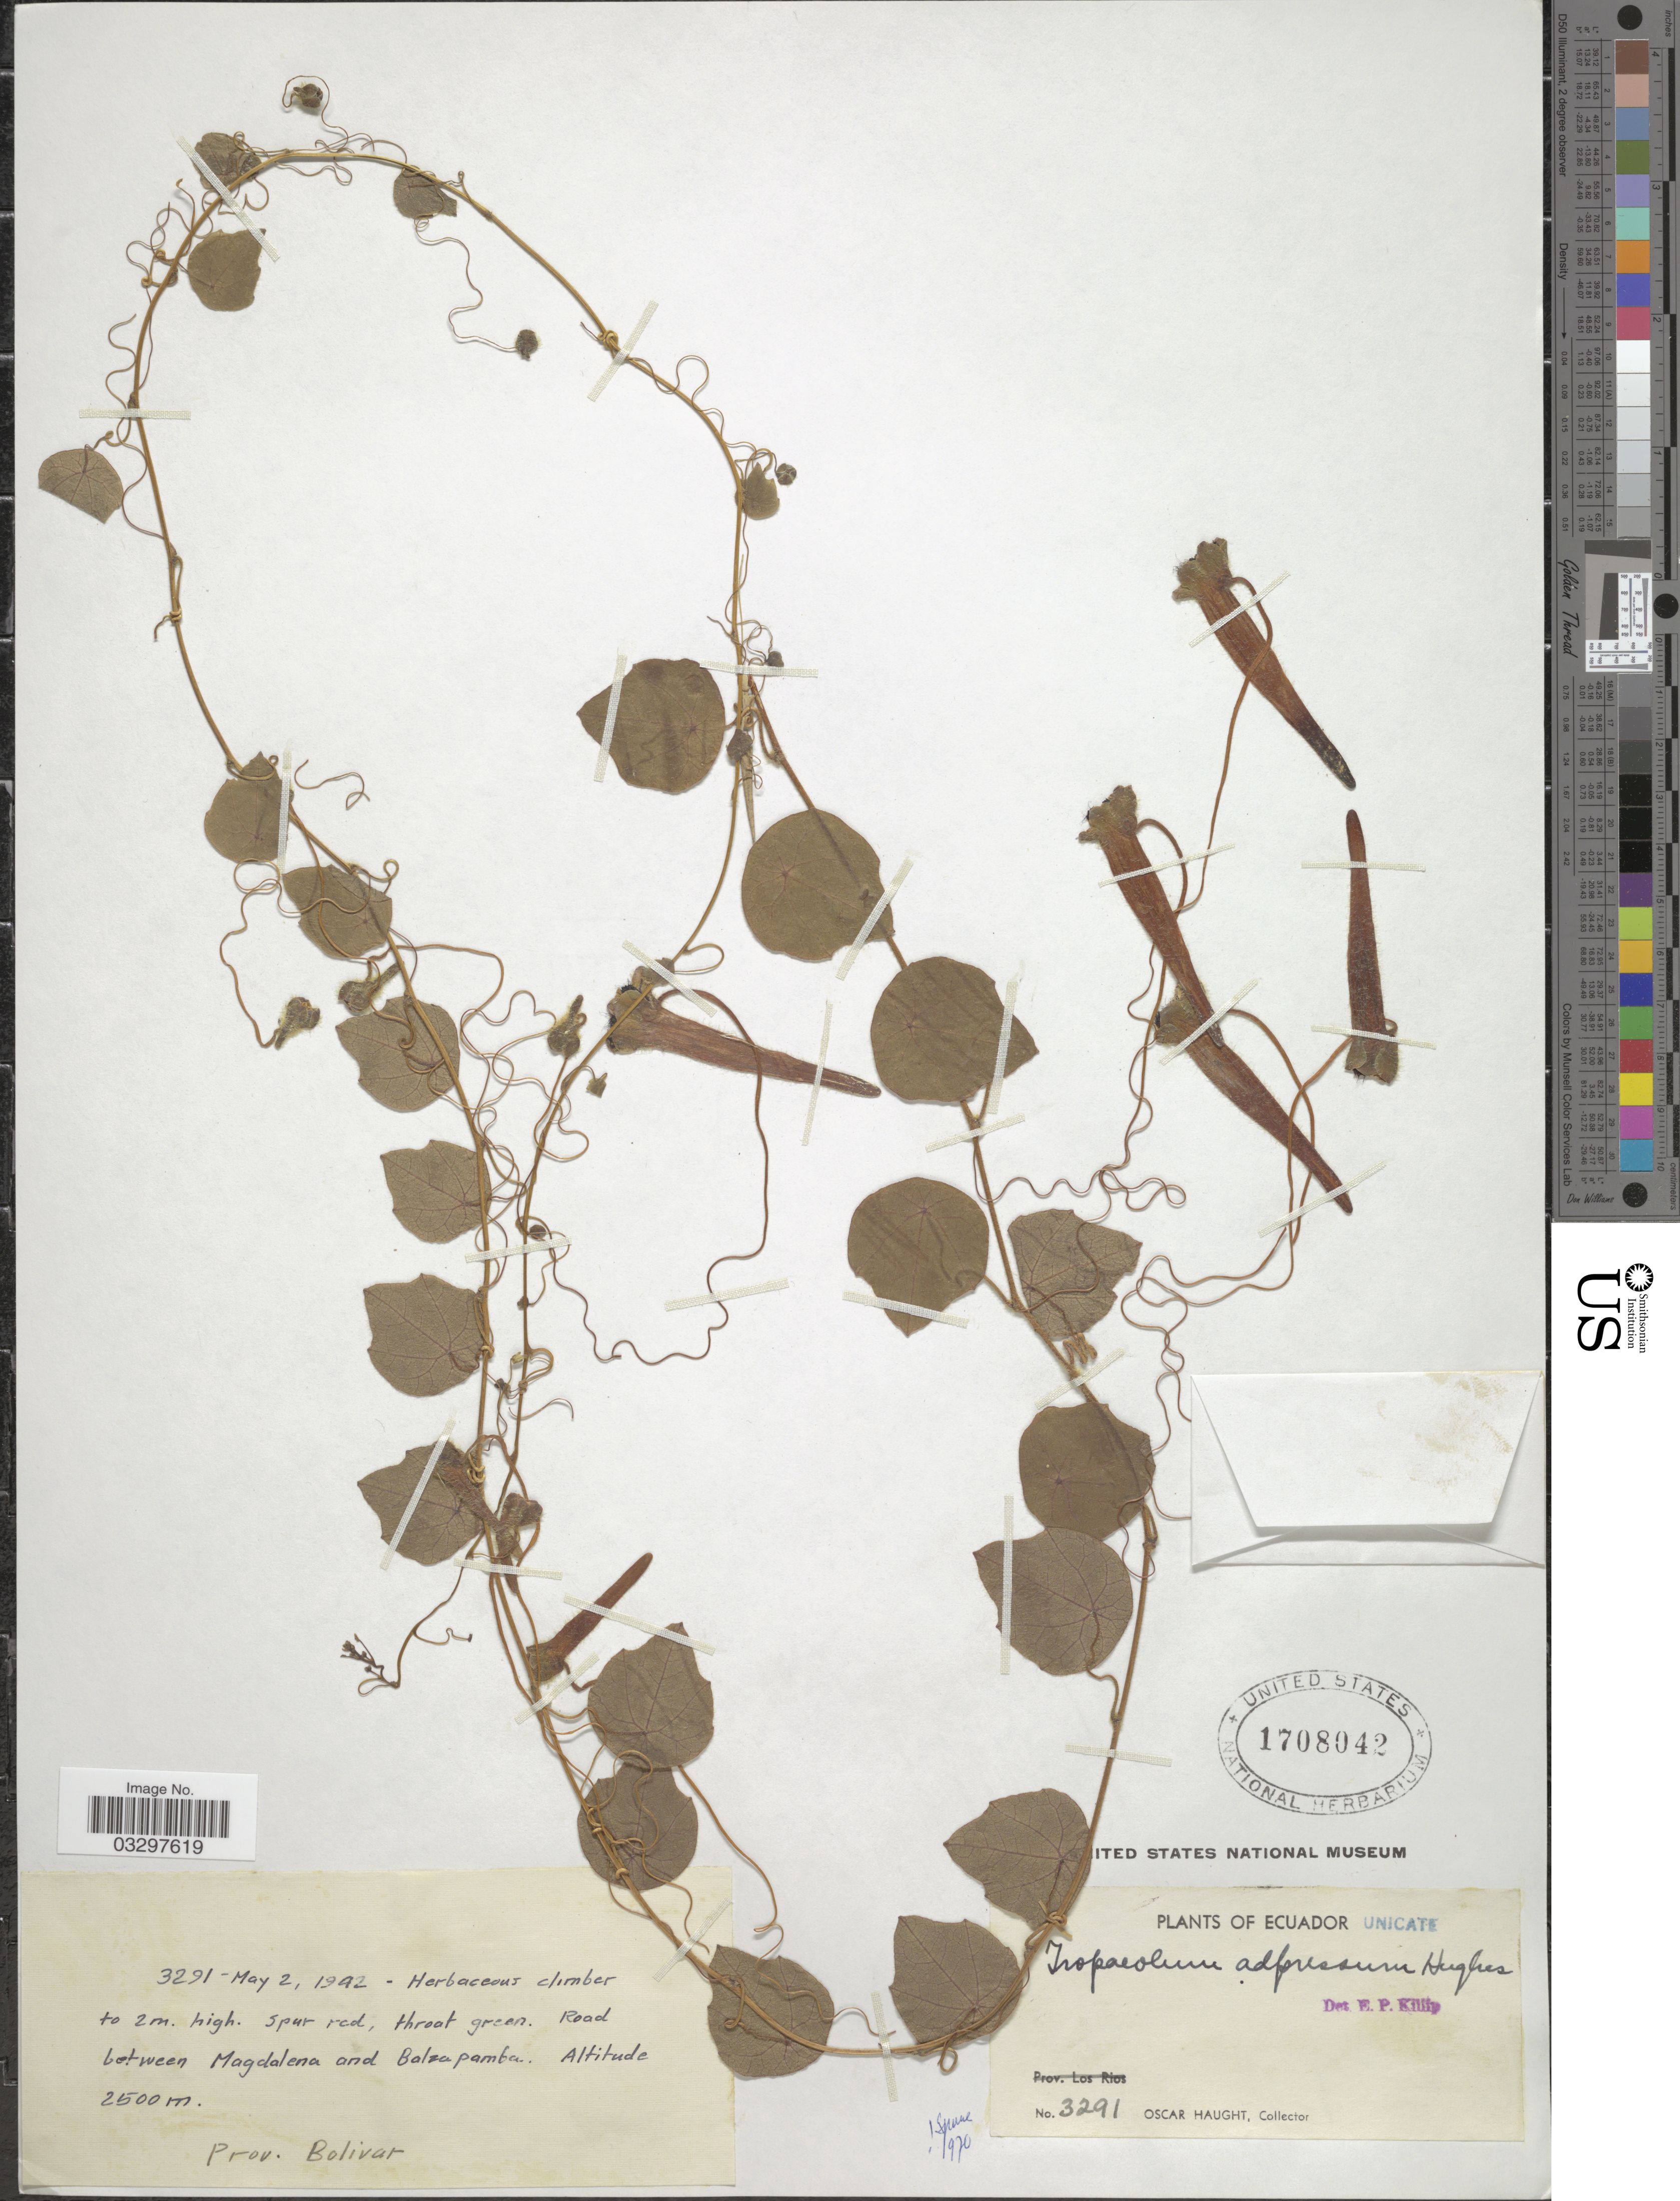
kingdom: Plantae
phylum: Tracheophyta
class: Magnoliopsida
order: Brassicales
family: Tropaeolaceae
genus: Tropaeolum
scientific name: Tropaeolum adpressum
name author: Hughes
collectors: O. L. Haught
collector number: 3291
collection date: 1942-05-02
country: Ecuador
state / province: Bolívar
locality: Road between Magdalena and Balzapamba. Prov. Bolivar.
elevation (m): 2500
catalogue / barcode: US 1708042